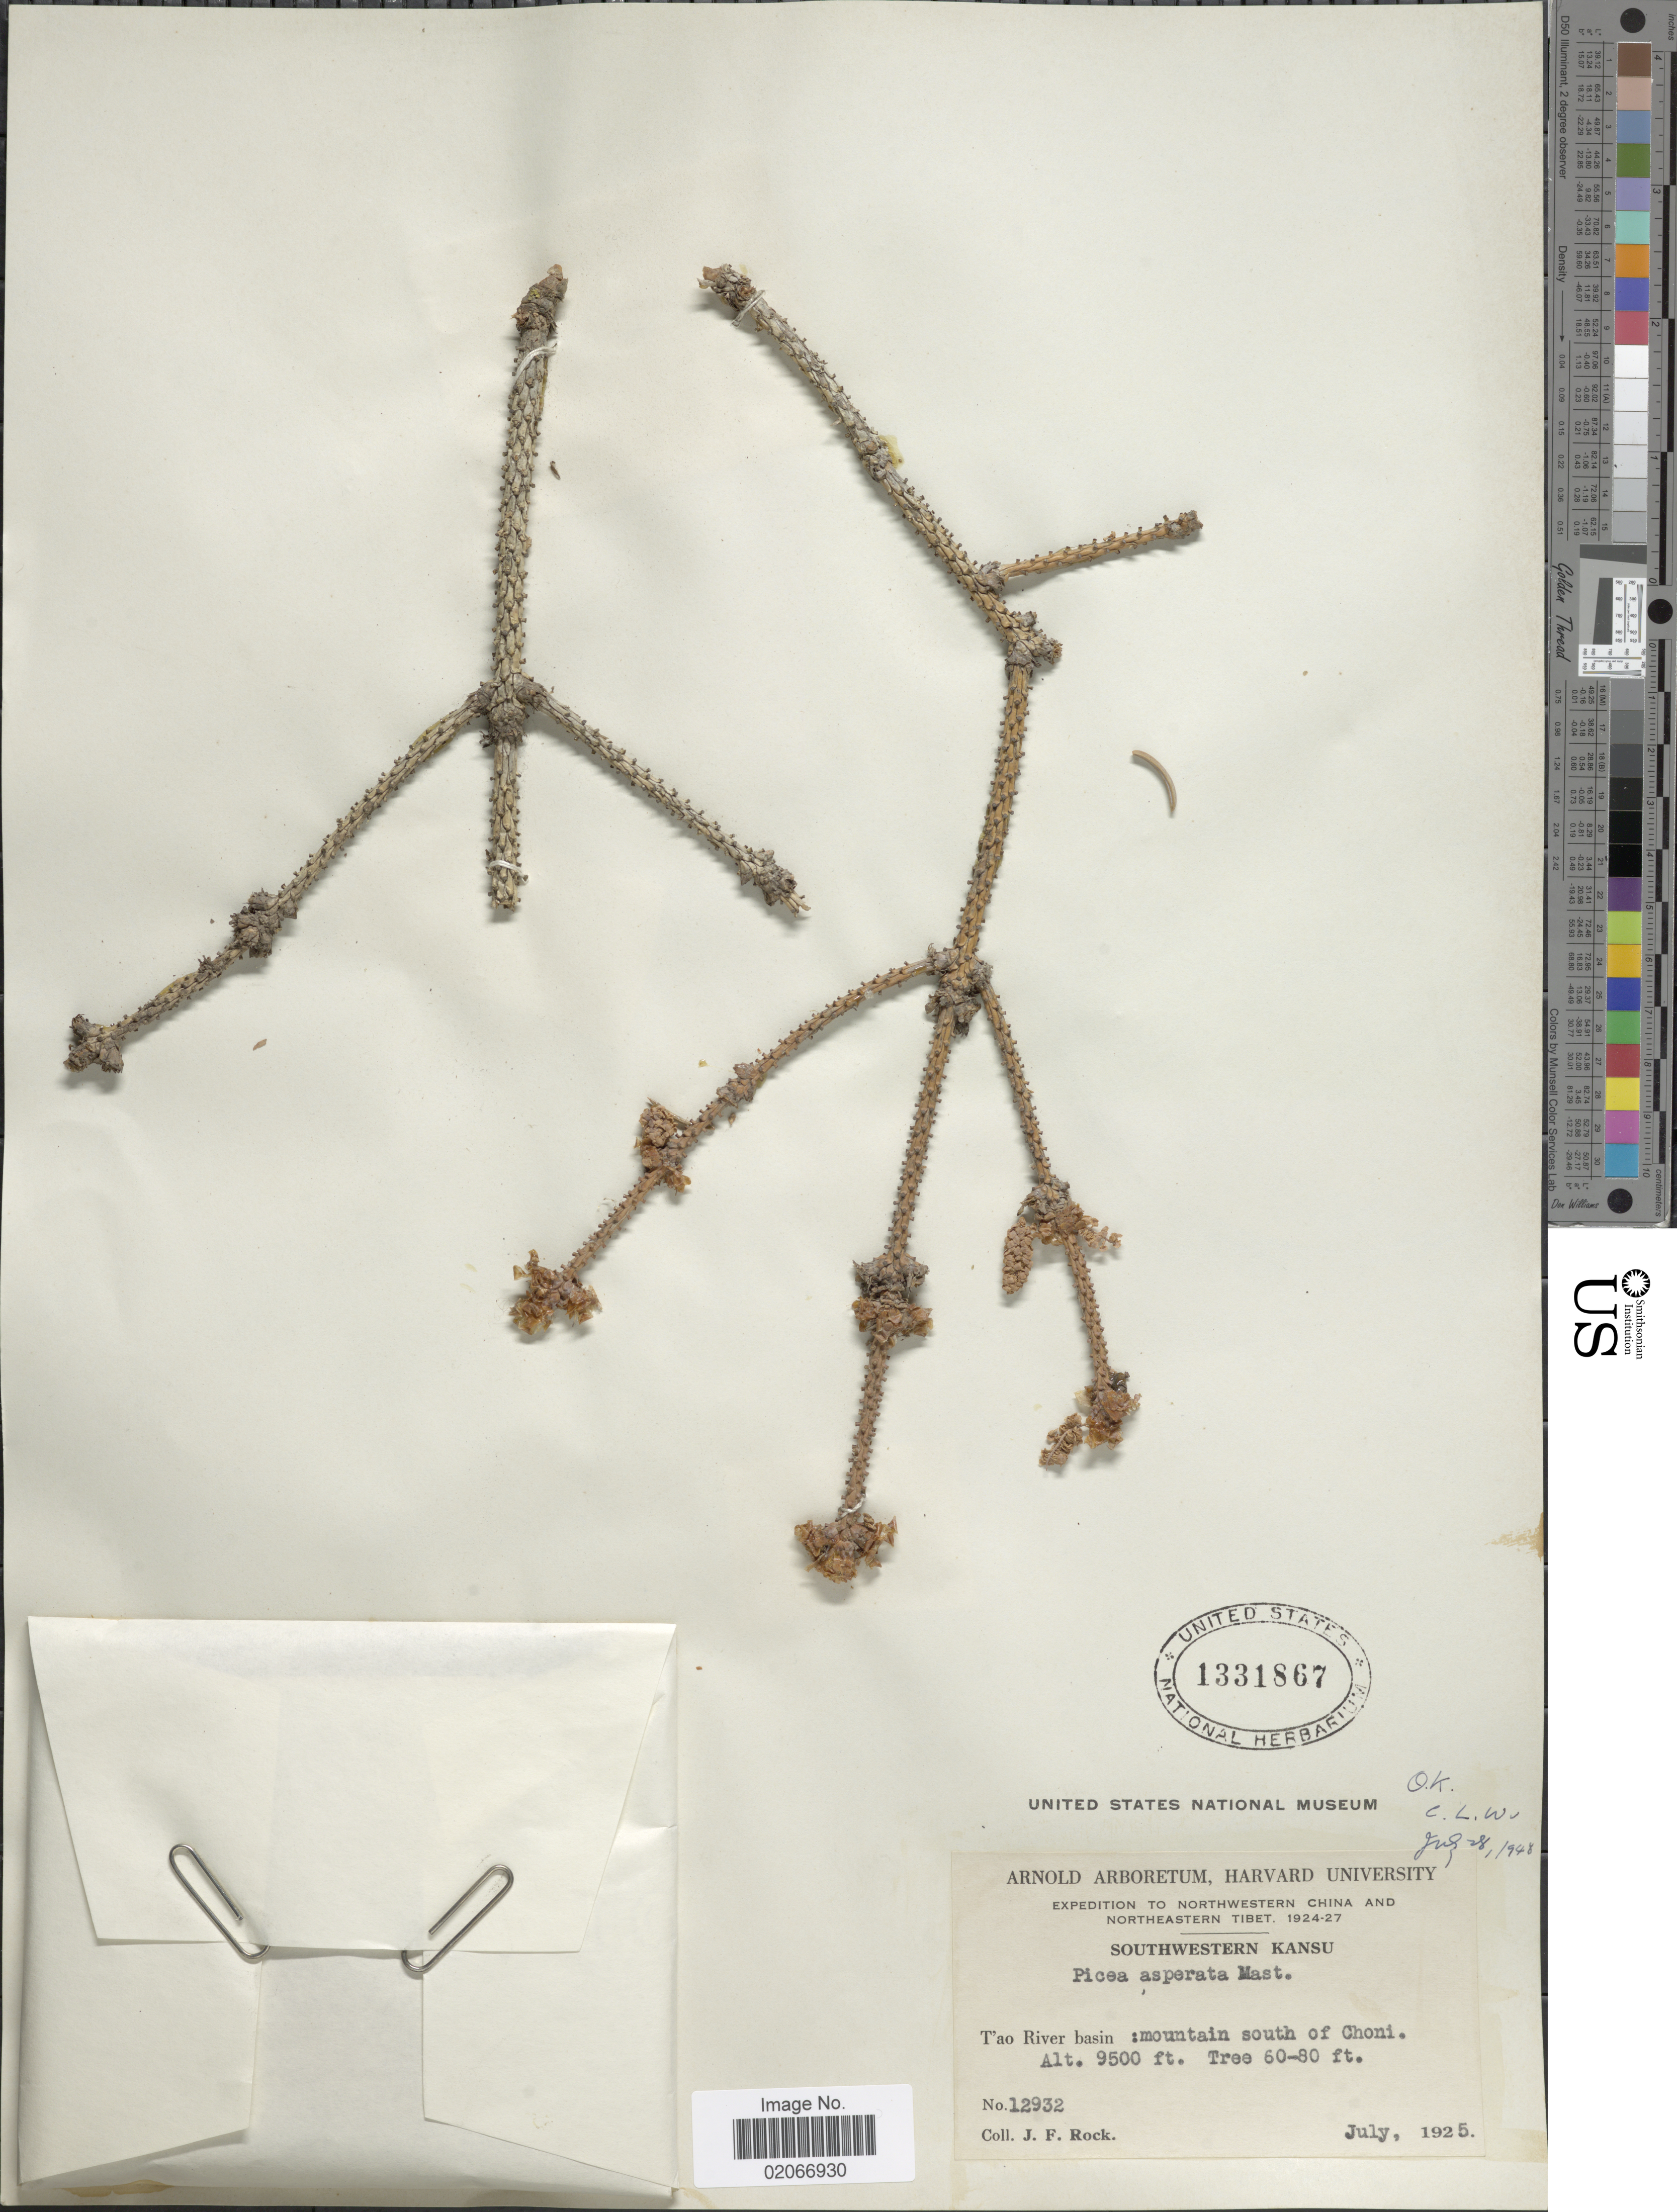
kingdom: Plantae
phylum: Tracheophyta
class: Pinopsida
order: Pinales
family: Pinaceae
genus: Picea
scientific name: Picea asperata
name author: Mast.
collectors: J. Rock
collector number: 12932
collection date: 1925-07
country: China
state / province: Gansu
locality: Northwestern China and northeastern Tibet. Southwestern Kansu. T'ao River basin: mountain south of choni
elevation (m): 2896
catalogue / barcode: US 1331867